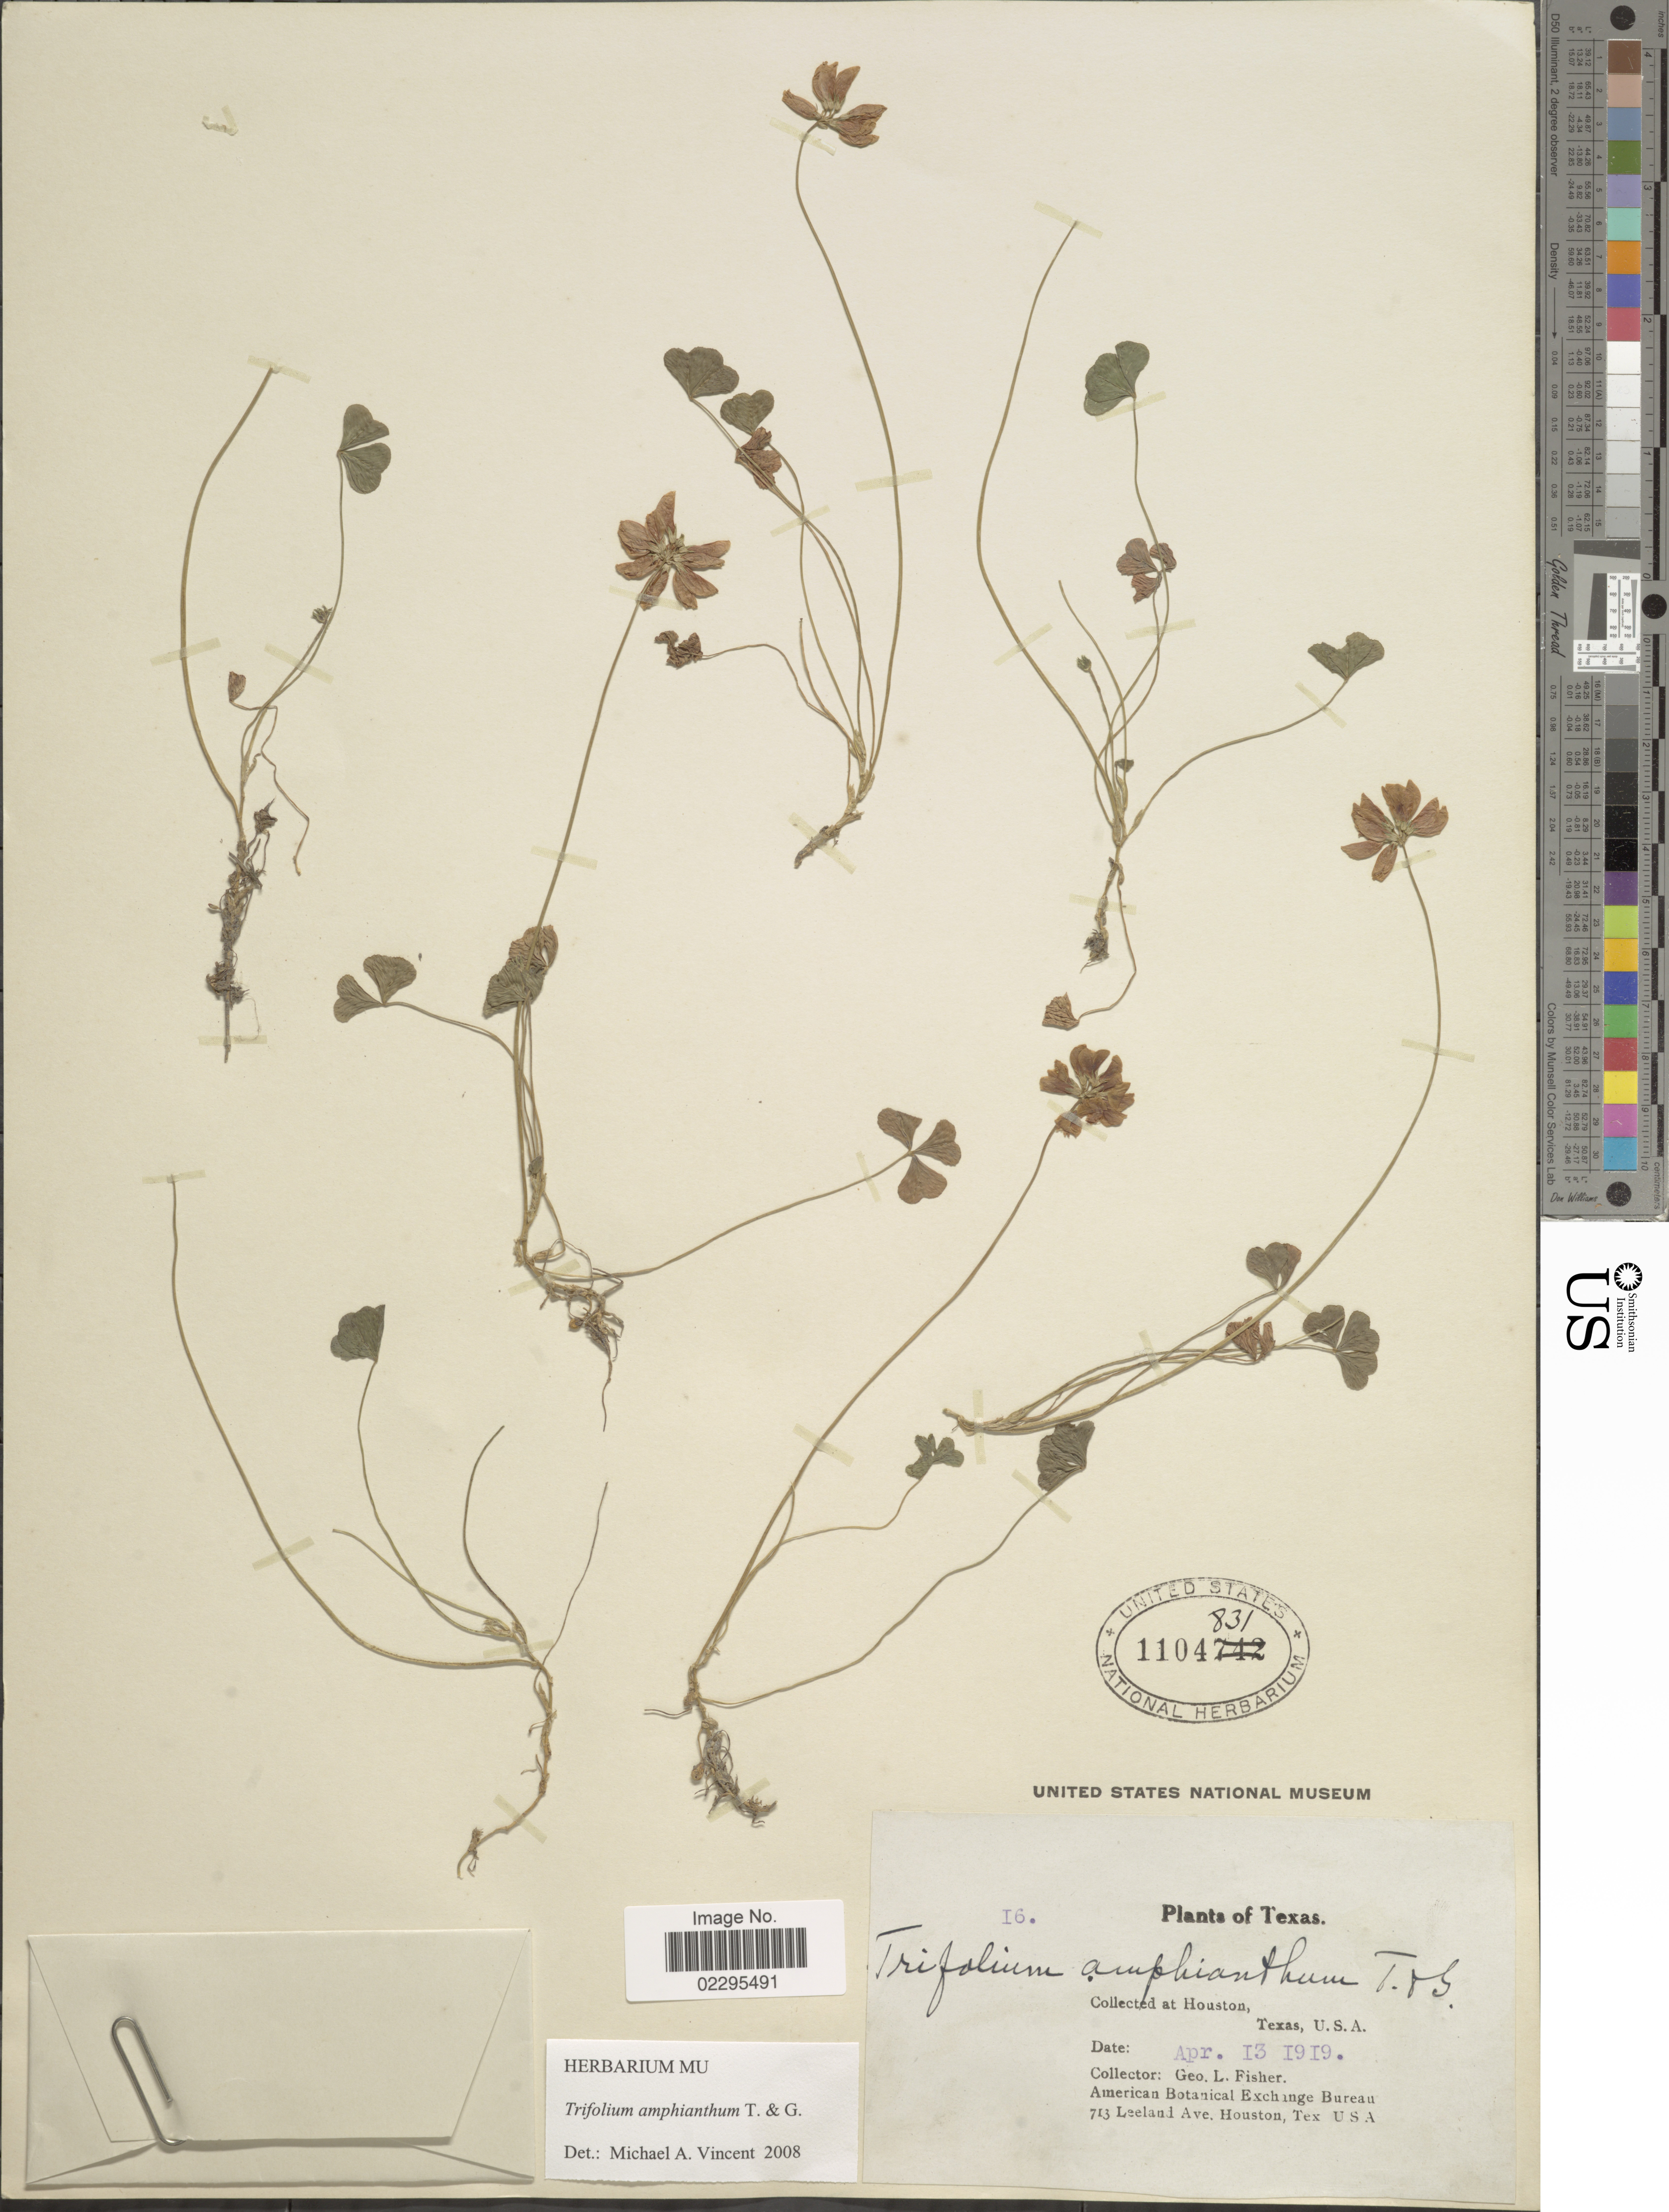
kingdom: Plantae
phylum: Tracheophyta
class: Magnoliopsida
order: Fabales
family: Fabaceae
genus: Trifolium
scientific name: Trifolium amphianthum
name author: Torr. & A. Gray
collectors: G. L. Fisher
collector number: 16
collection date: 1919-04-13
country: United States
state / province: Texas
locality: Houston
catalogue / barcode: US 1104831